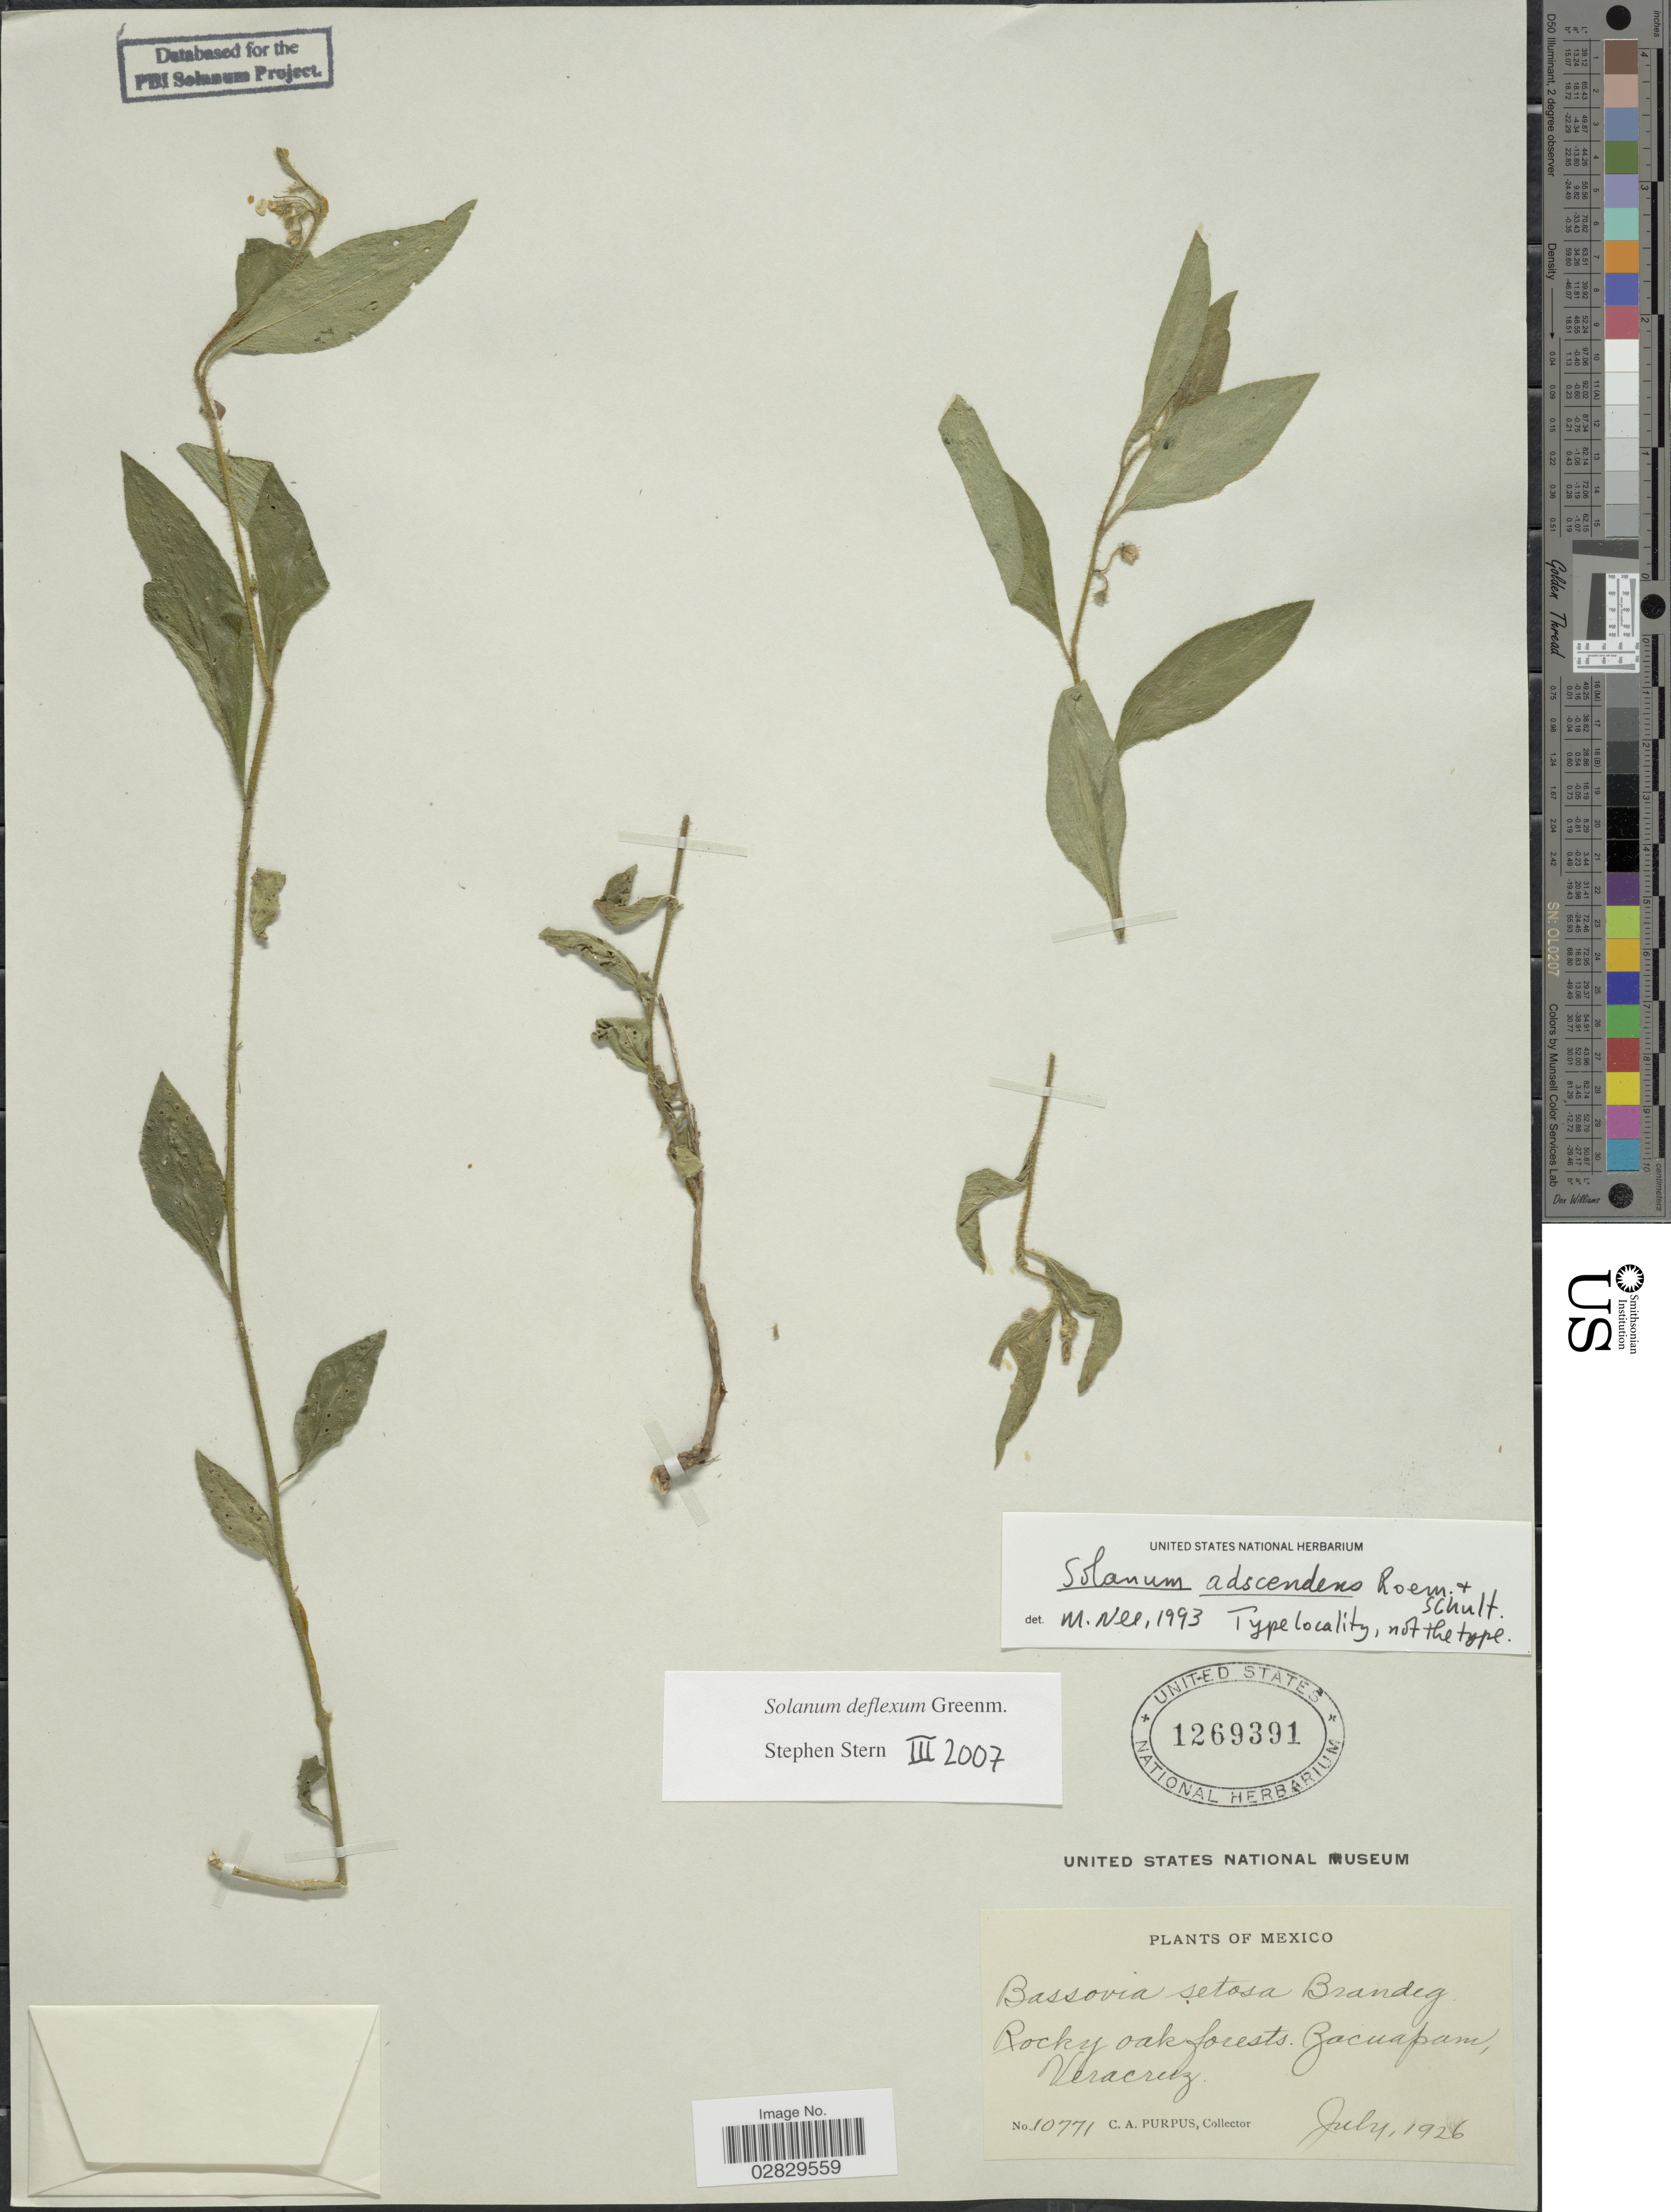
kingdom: Plantae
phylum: Tracheophyta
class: Magnoliopsida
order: Solanales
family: Solanaceae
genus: Solanum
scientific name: Solanum deflexum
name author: Greenm.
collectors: C. A. Purpus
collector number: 10771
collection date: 1926-07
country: Mexico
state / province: Veracruz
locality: Veracruz. Zacuapan.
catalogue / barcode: US 1269391